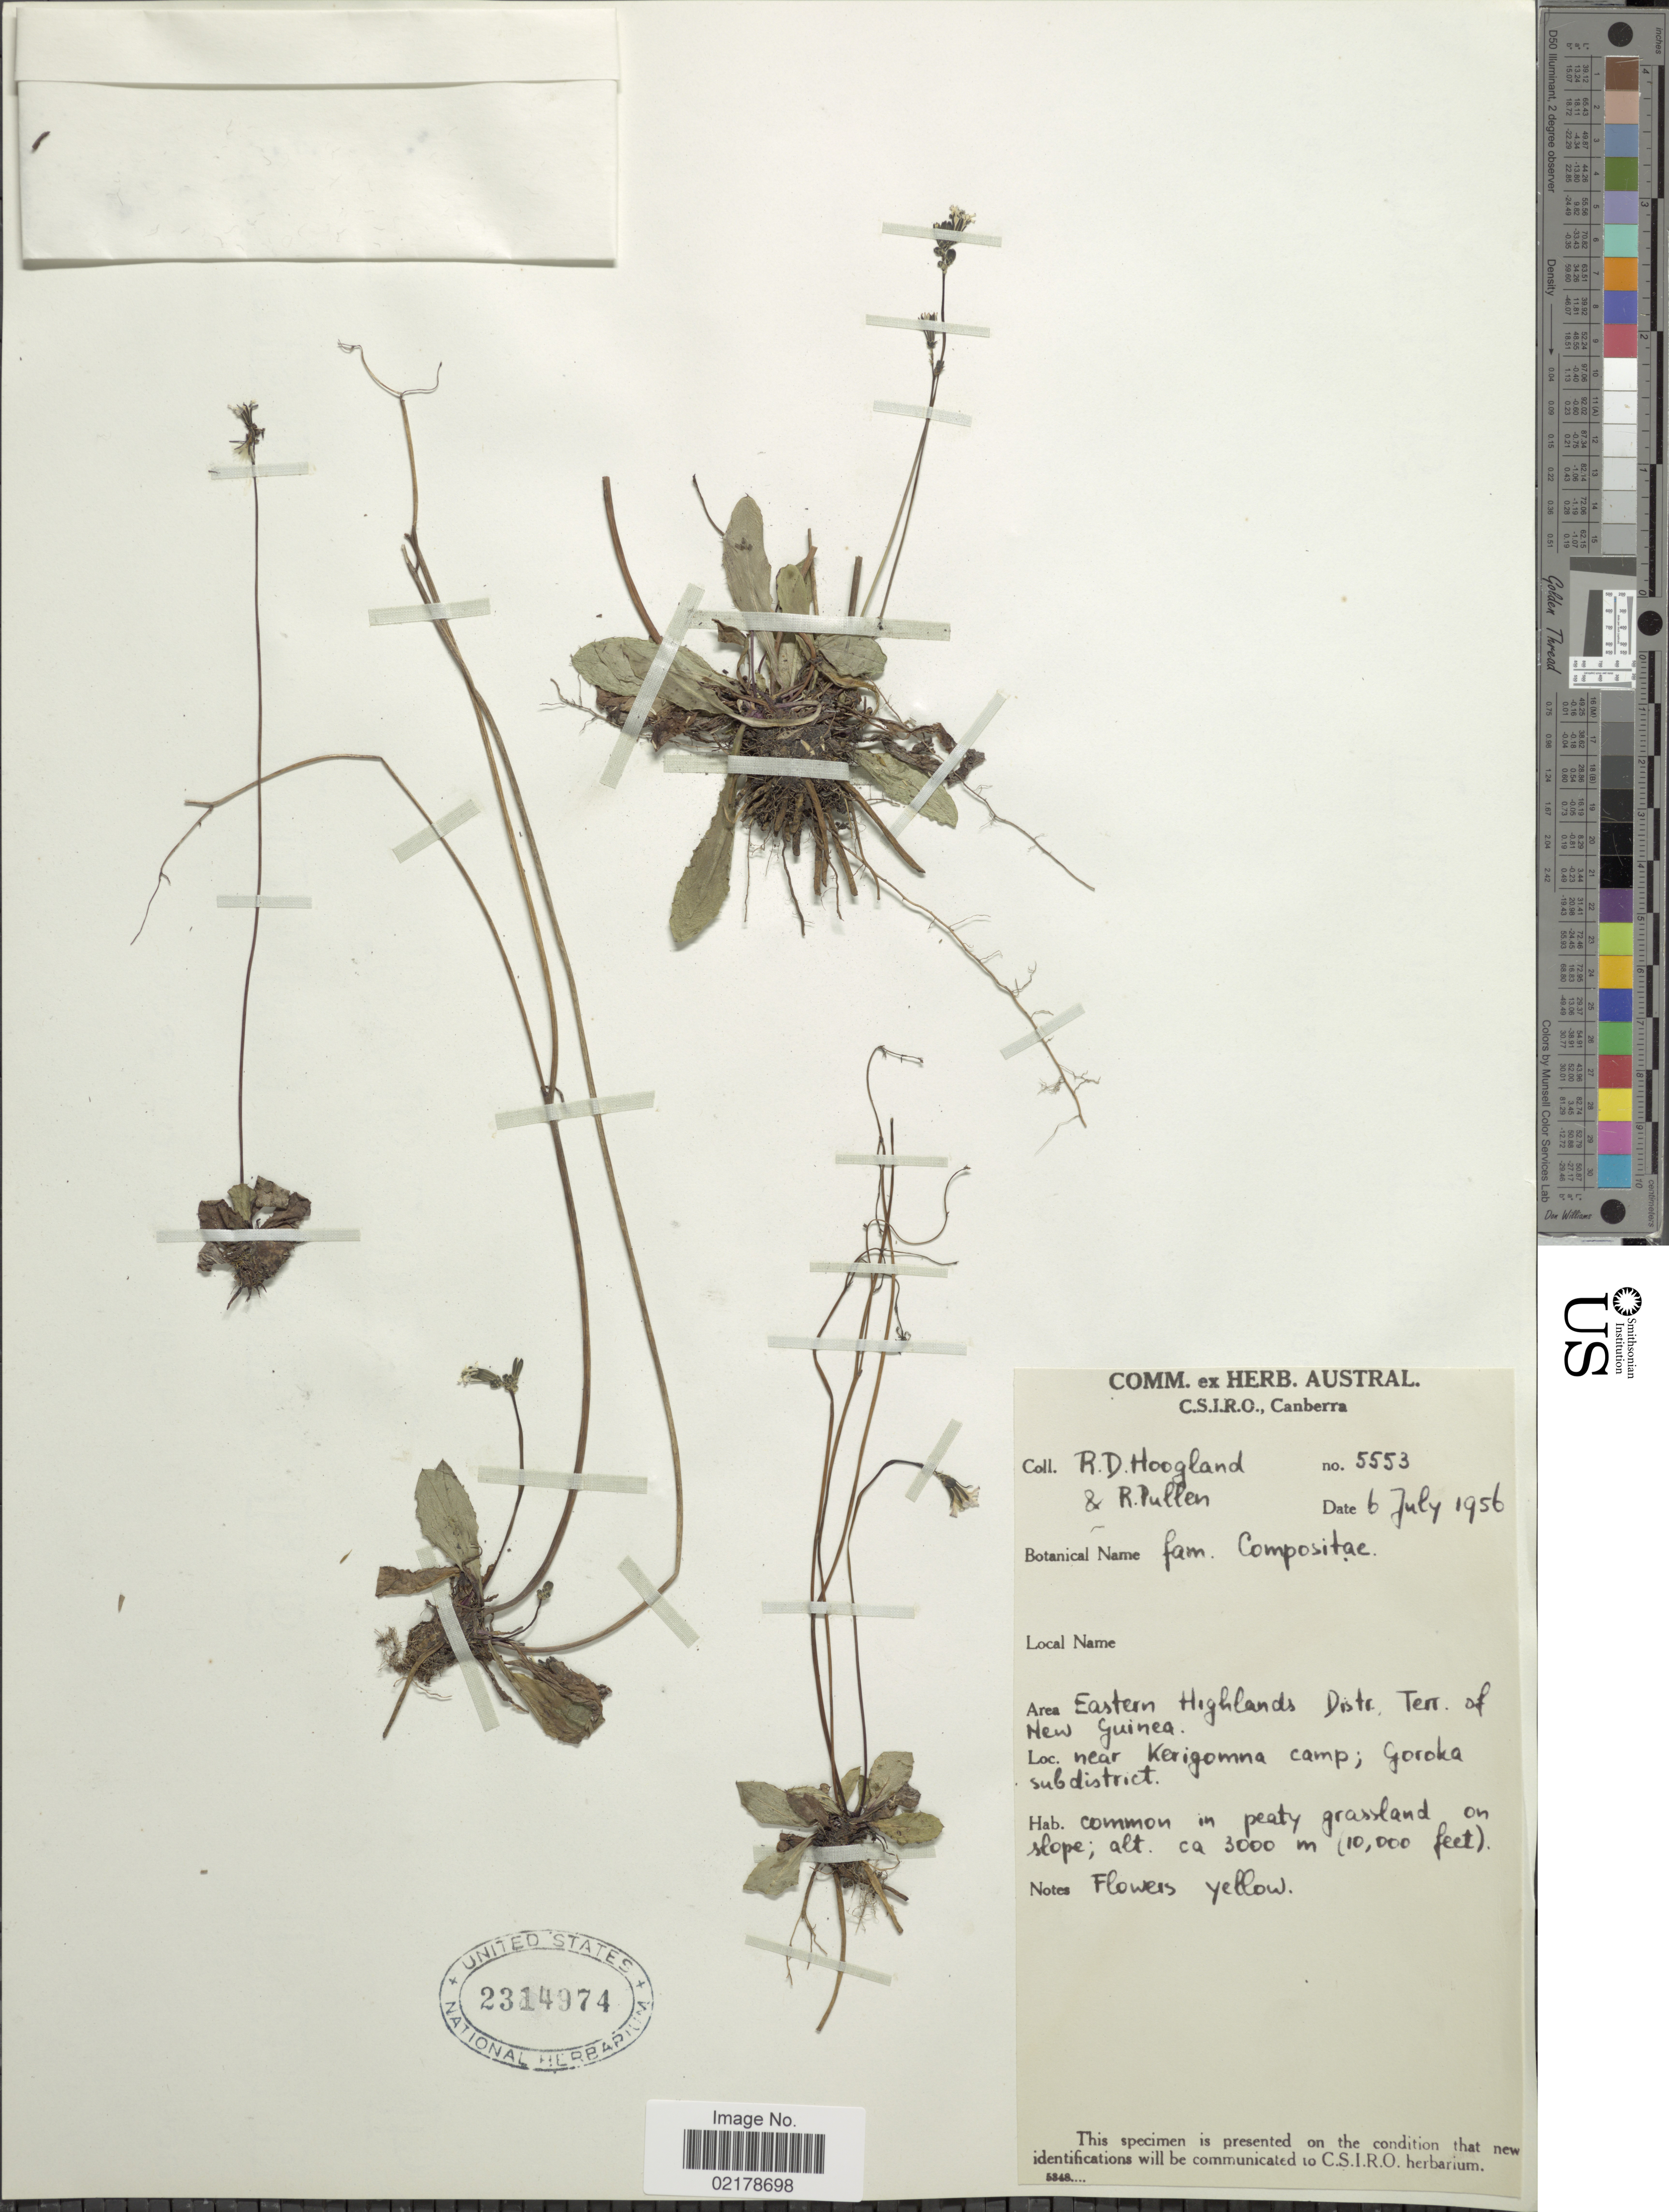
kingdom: Plantae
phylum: Tracheophyta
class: Magnoliopsida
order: Asterales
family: Asteraceae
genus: Youngia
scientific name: Youngia sp.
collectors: R. D. Hoogland & R. Pullen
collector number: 5553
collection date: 1956-07-06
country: Papua New Guinea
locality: Eastern Highlands Distr. Terr. of New Guinea. Near Kerigomna camp; Goroka subdistrict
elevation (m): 3048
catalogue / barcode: US 2314974